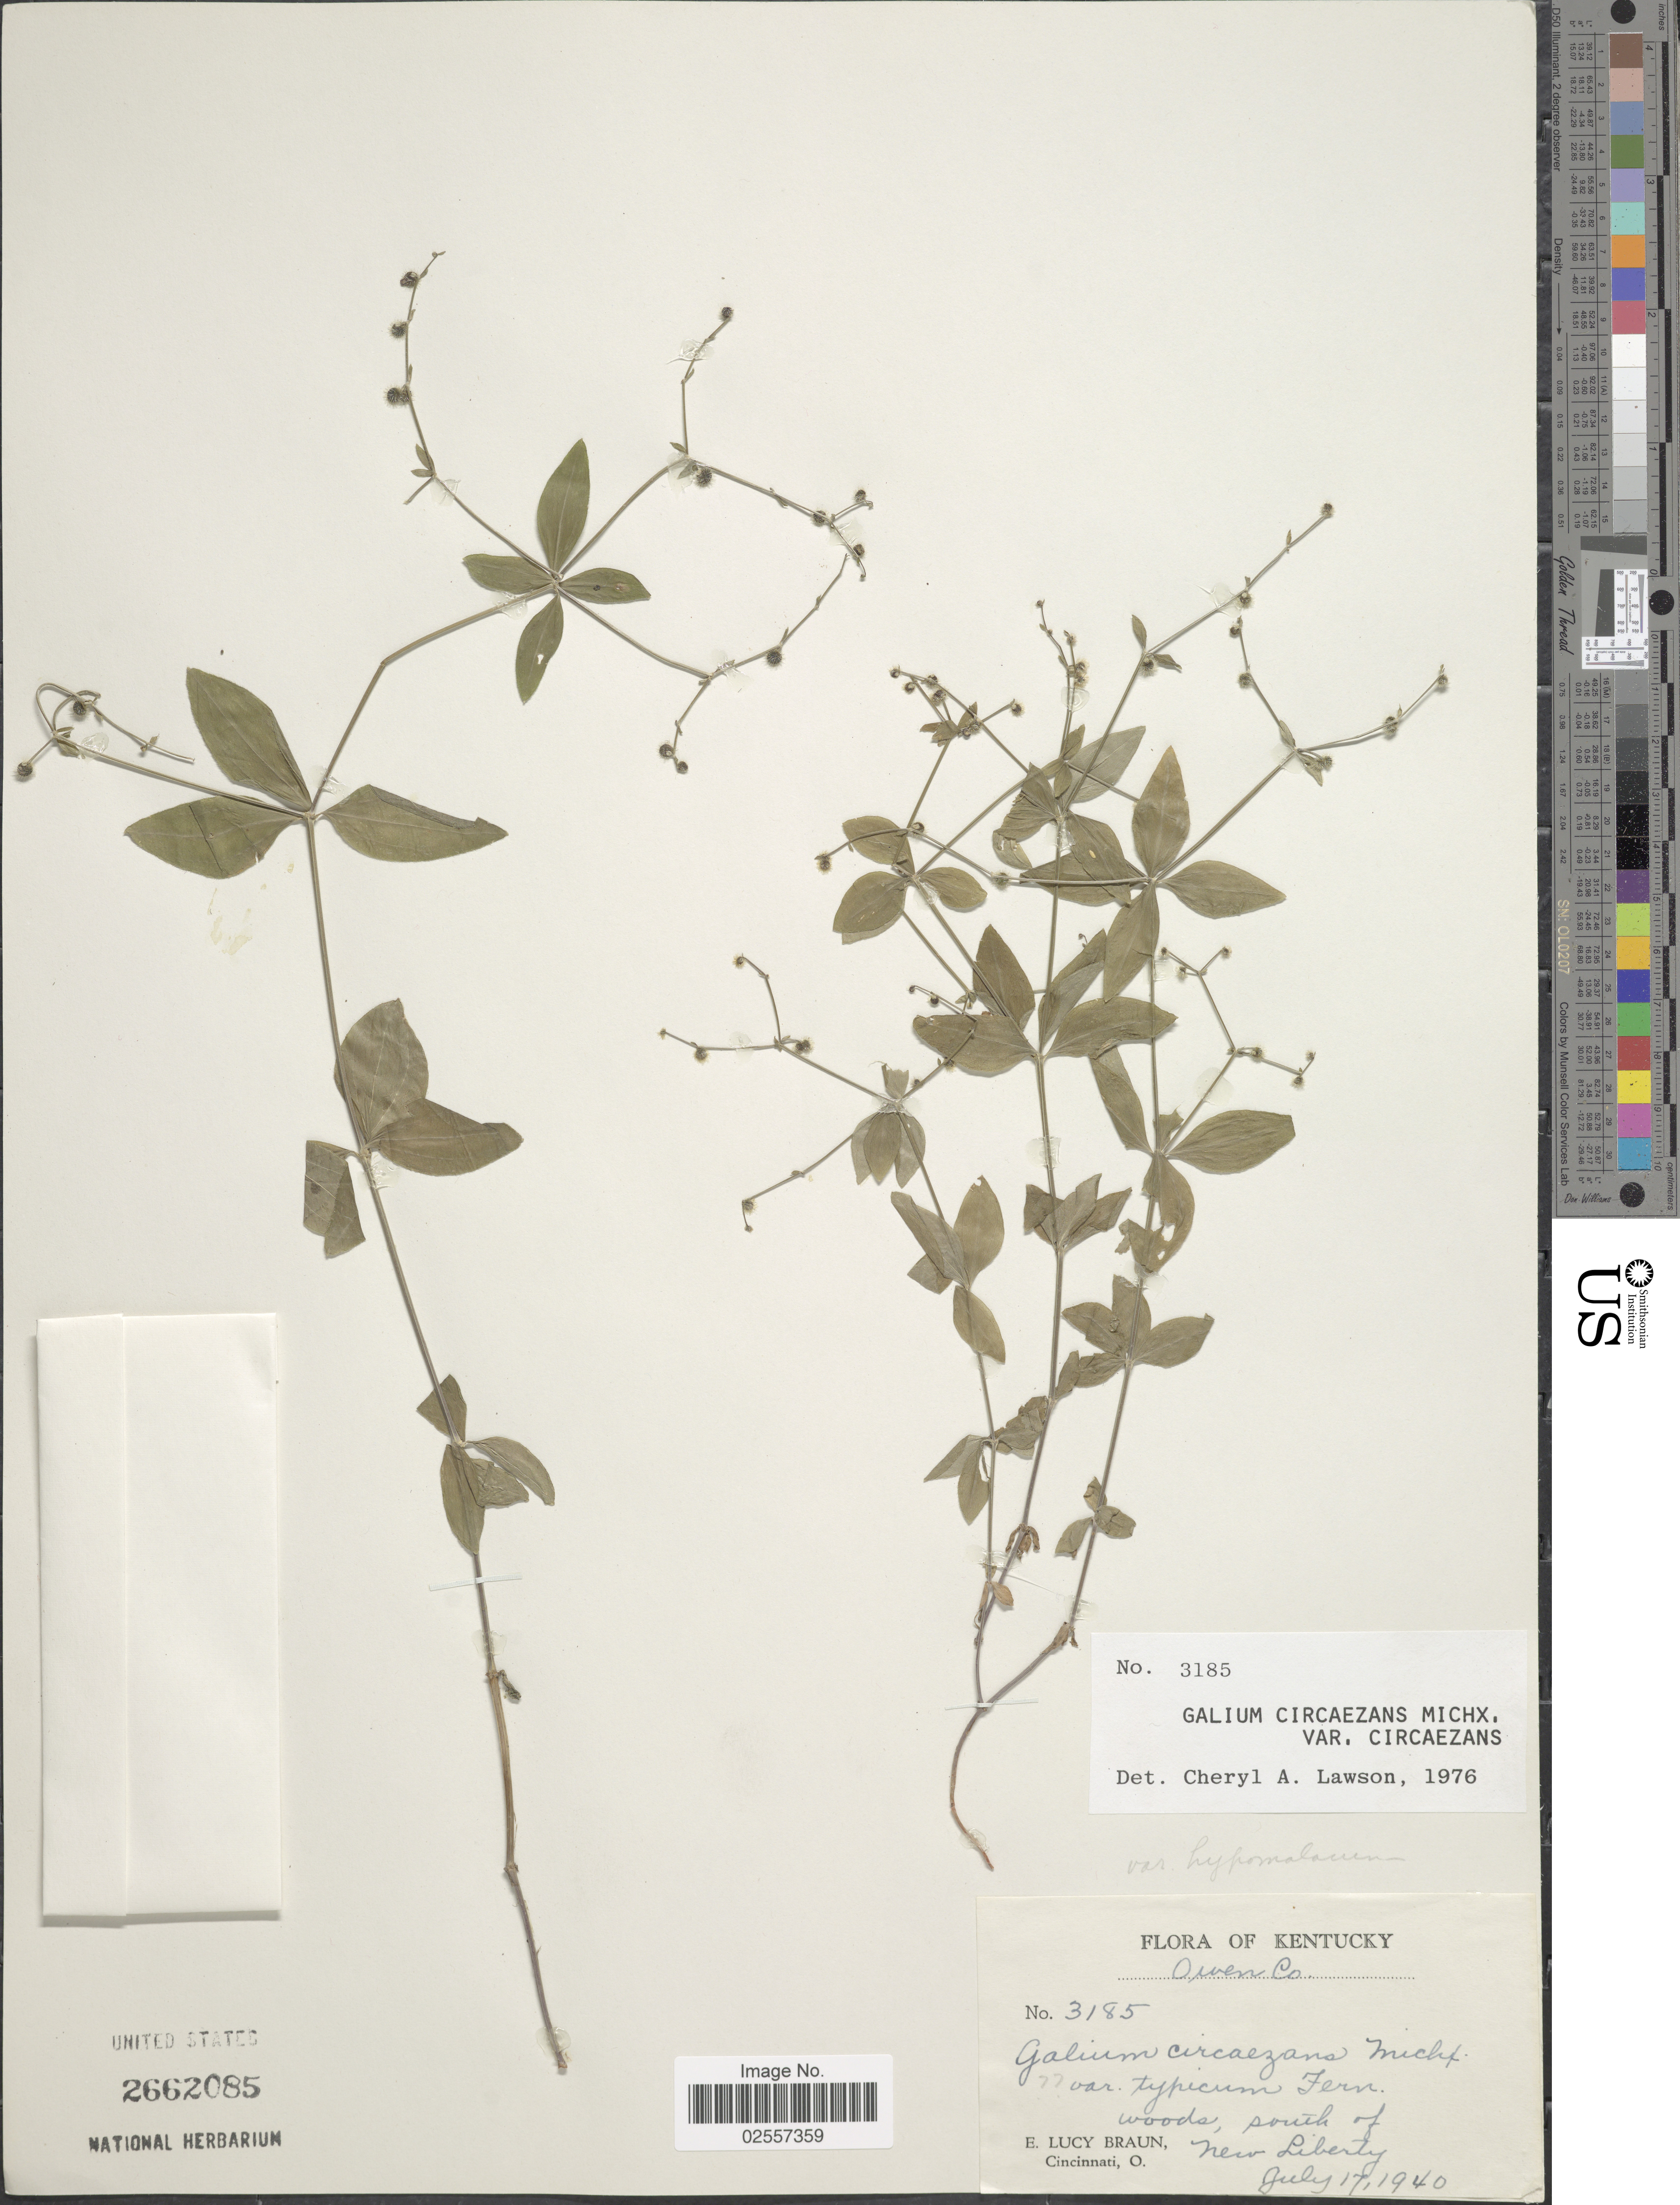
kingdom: Plantae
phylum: Tracheophyta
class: Magnoliopsida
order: Gentianales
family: Rubiaceae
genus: Galium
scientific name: Galium circaezans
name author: Michx.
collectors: E. L. Braun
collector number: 3185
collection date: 1940-07-17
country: United States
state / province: Kentucky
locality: Owen Co. south of New Liberty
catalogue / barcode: US 2662085